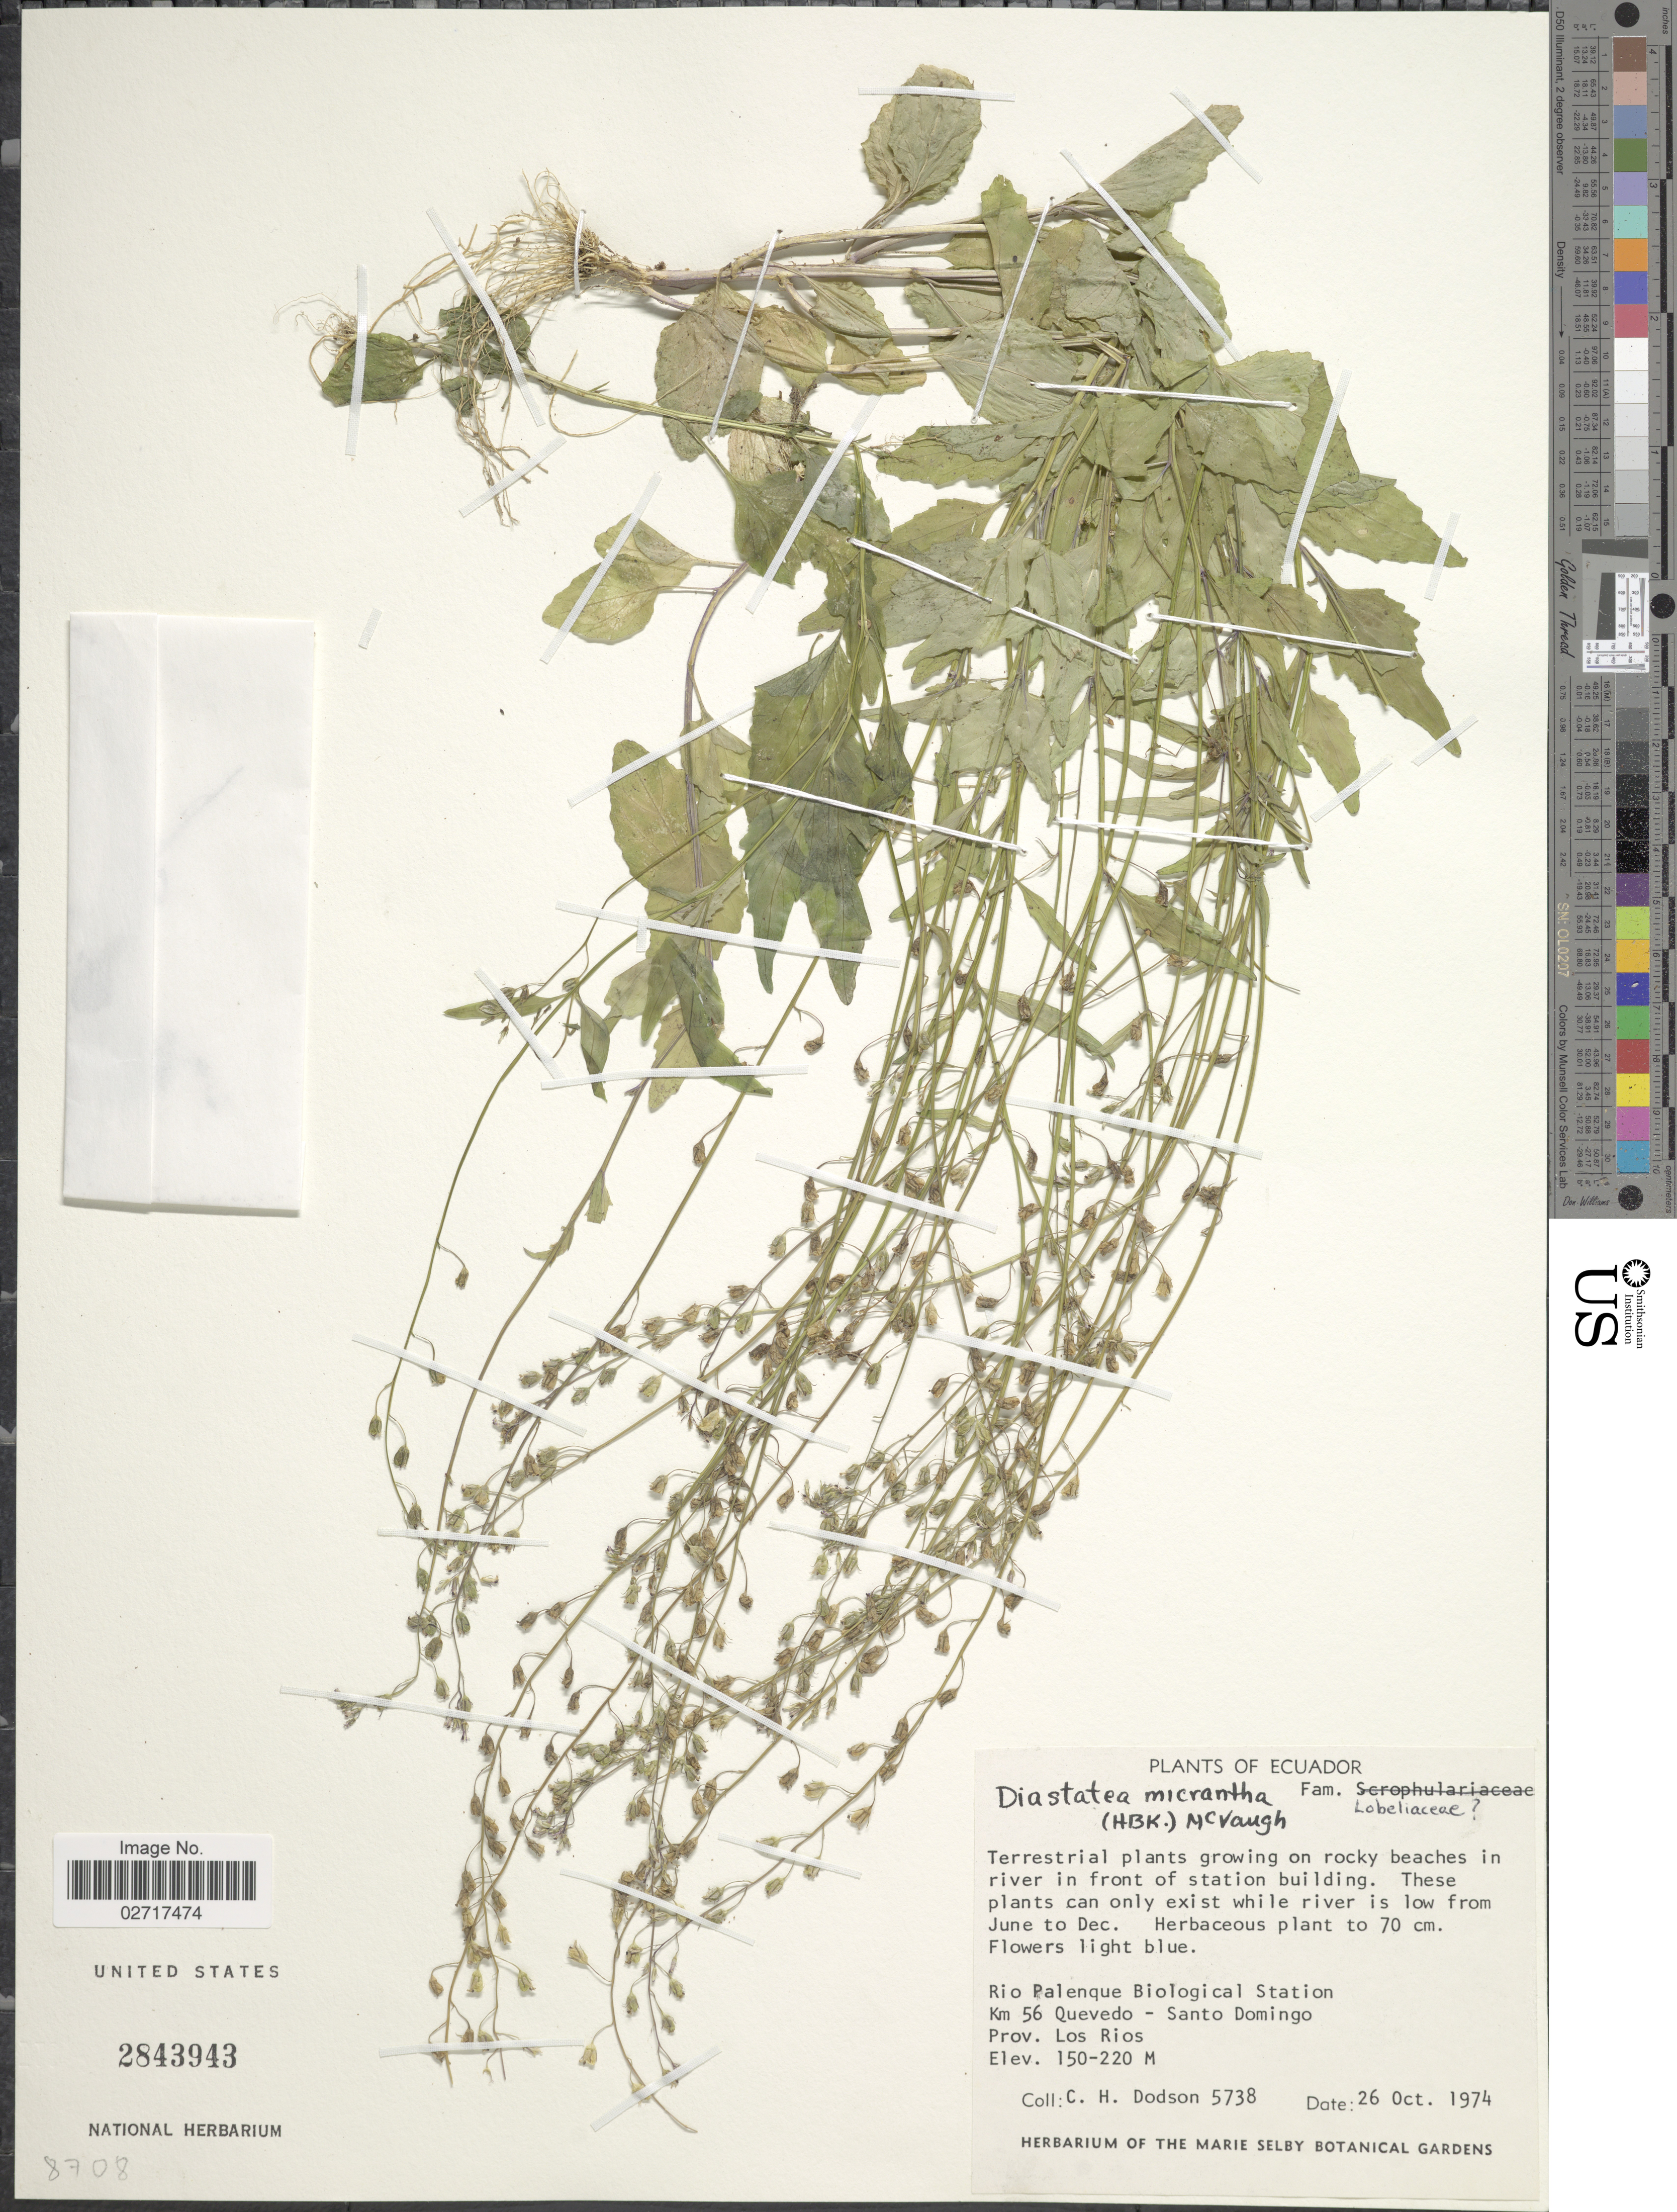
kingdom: Plantae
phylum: Tracheophyta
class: Magnoliopsida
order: Asterales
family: Campanulaceae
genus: Diastatea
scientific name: Diastatea micrantha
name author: (Kunth) McVaugh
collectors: C. H. Dodson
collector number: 5738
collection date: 1974-10-26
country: Ecuador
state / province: Los Ríos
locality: Rio Palenque Biological Station. Km 56 Quevedo - Santo Domingo.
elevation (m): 150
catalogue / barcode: US 2843943